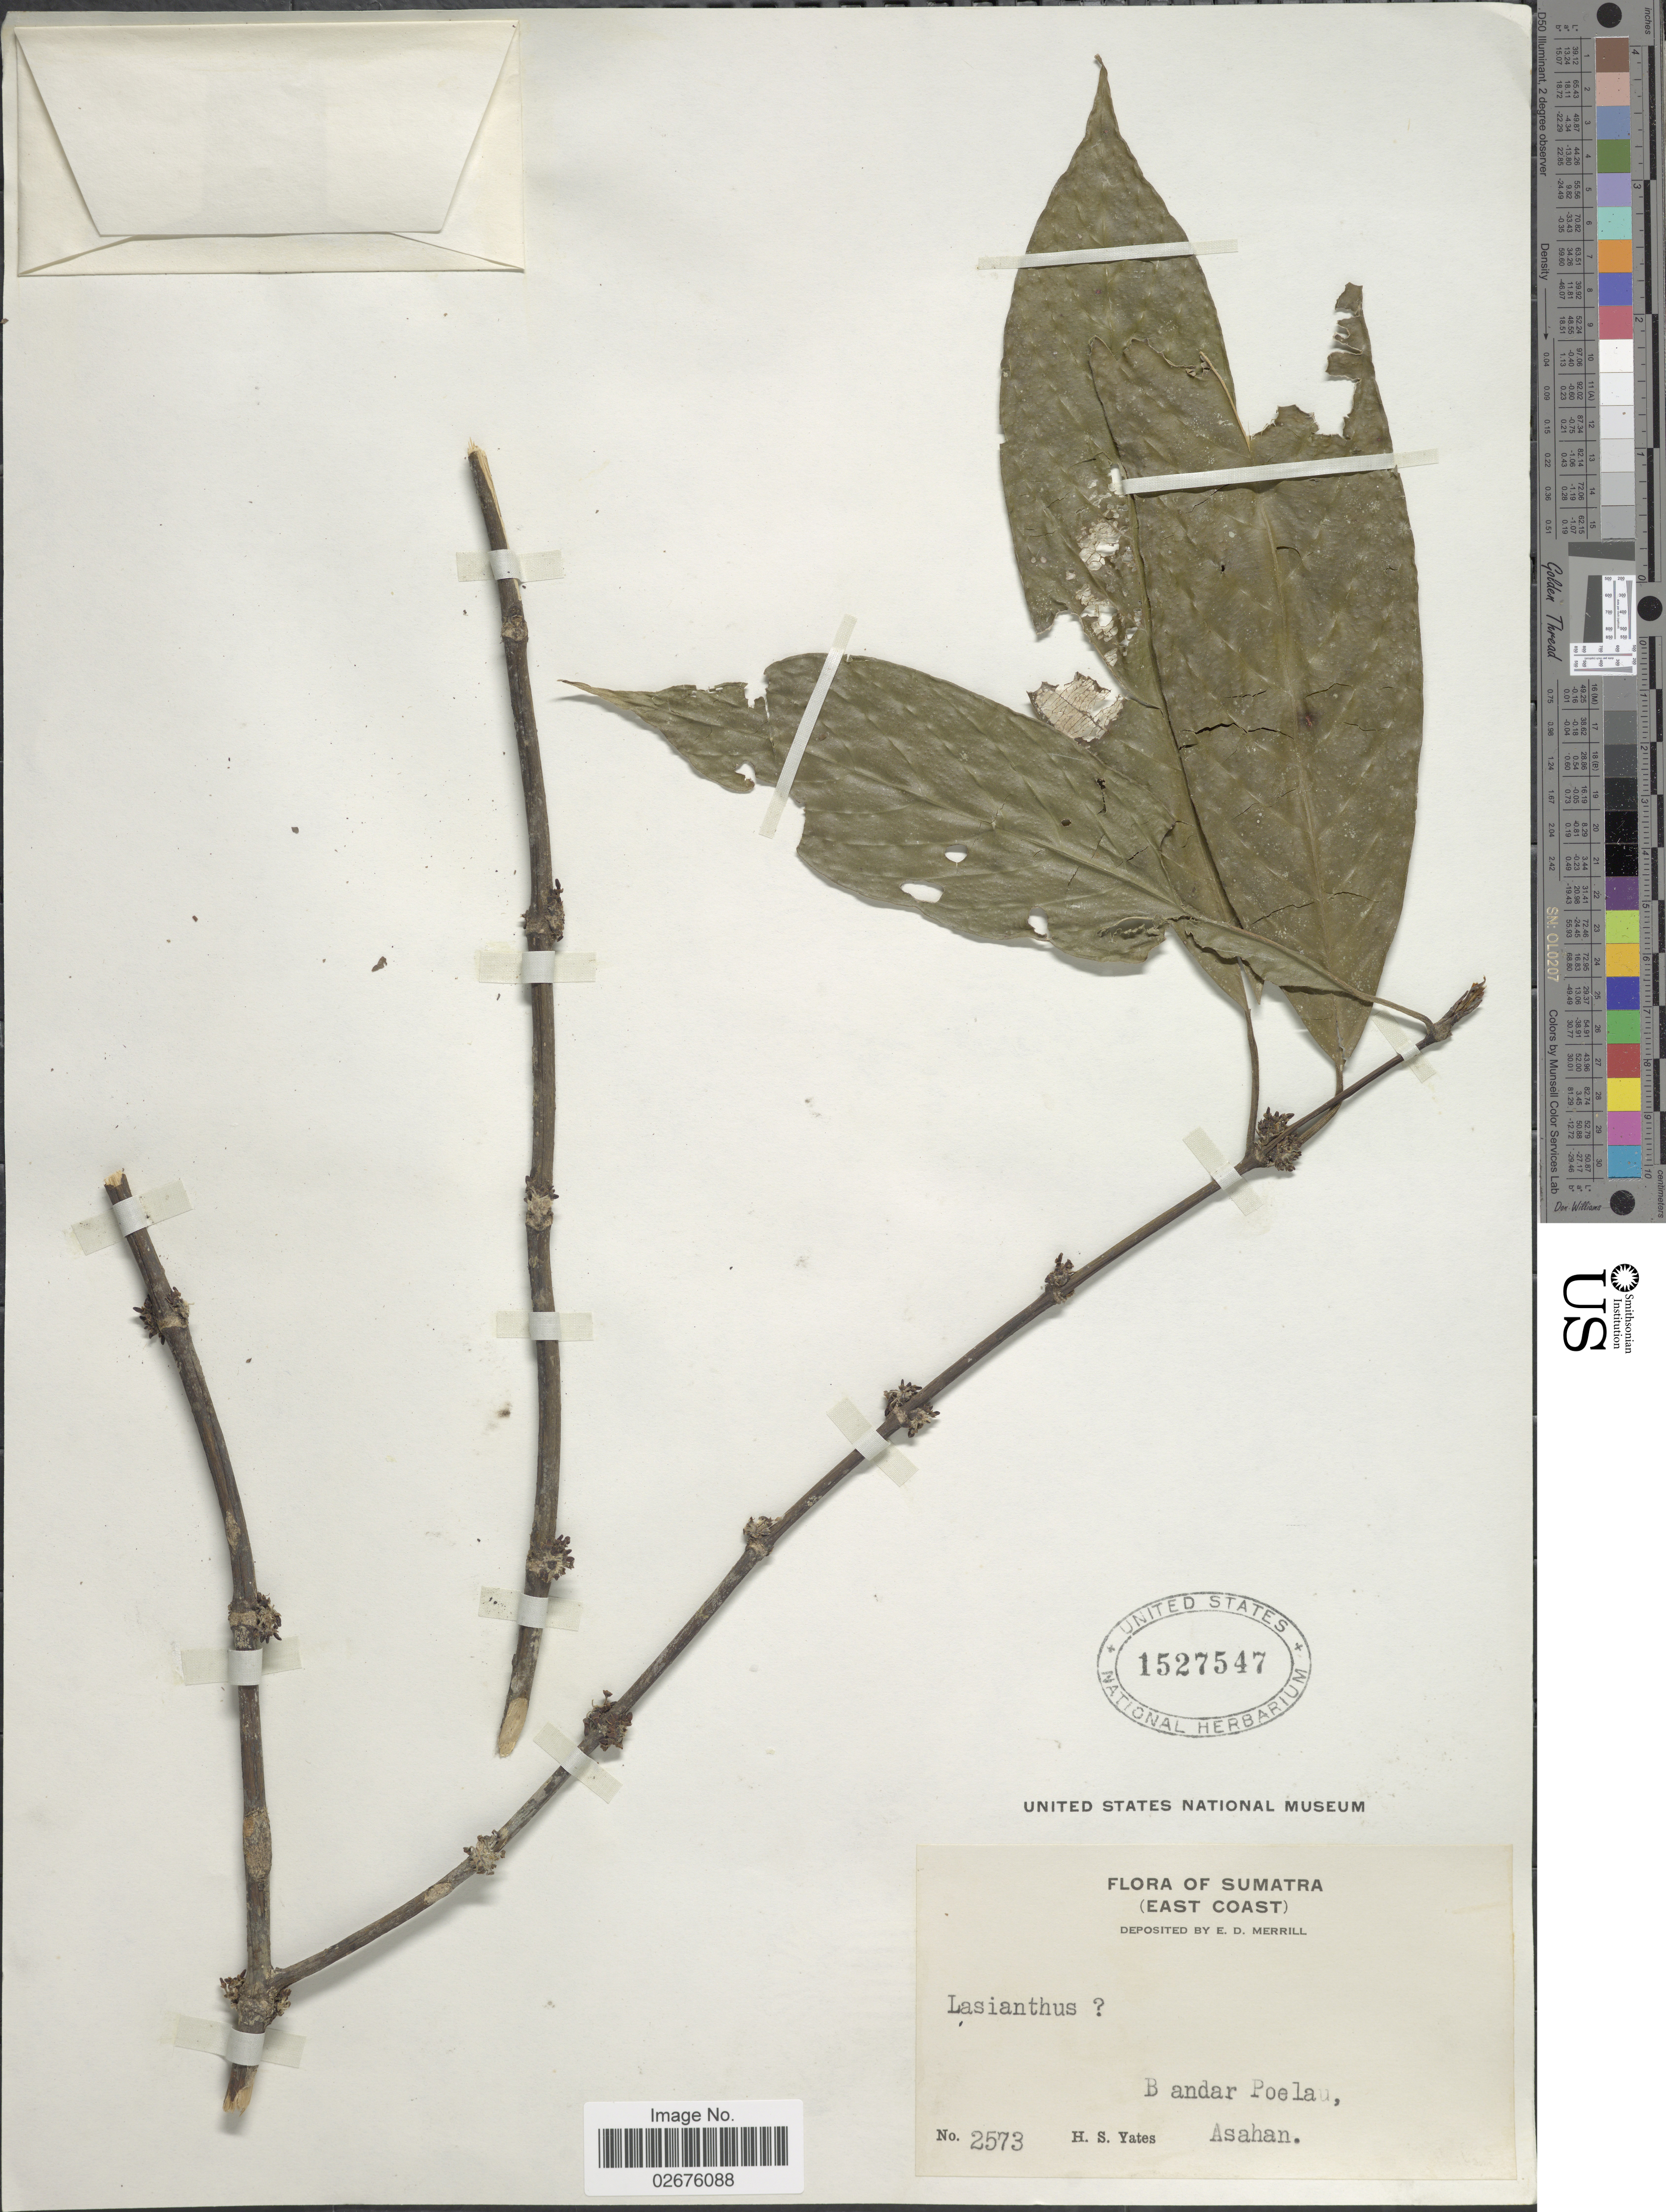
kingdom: Plantae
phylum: Tracheophyta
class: Magnoliopsida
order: Gentianales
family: Rubiaceae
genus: Lasianthus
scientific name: Lasianthus sp.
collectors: H. S. Yates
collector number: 2573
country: Indonesia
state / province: Sumatra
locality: (East Coast). B ander Poelau, Asahan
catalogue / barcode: US 1527547